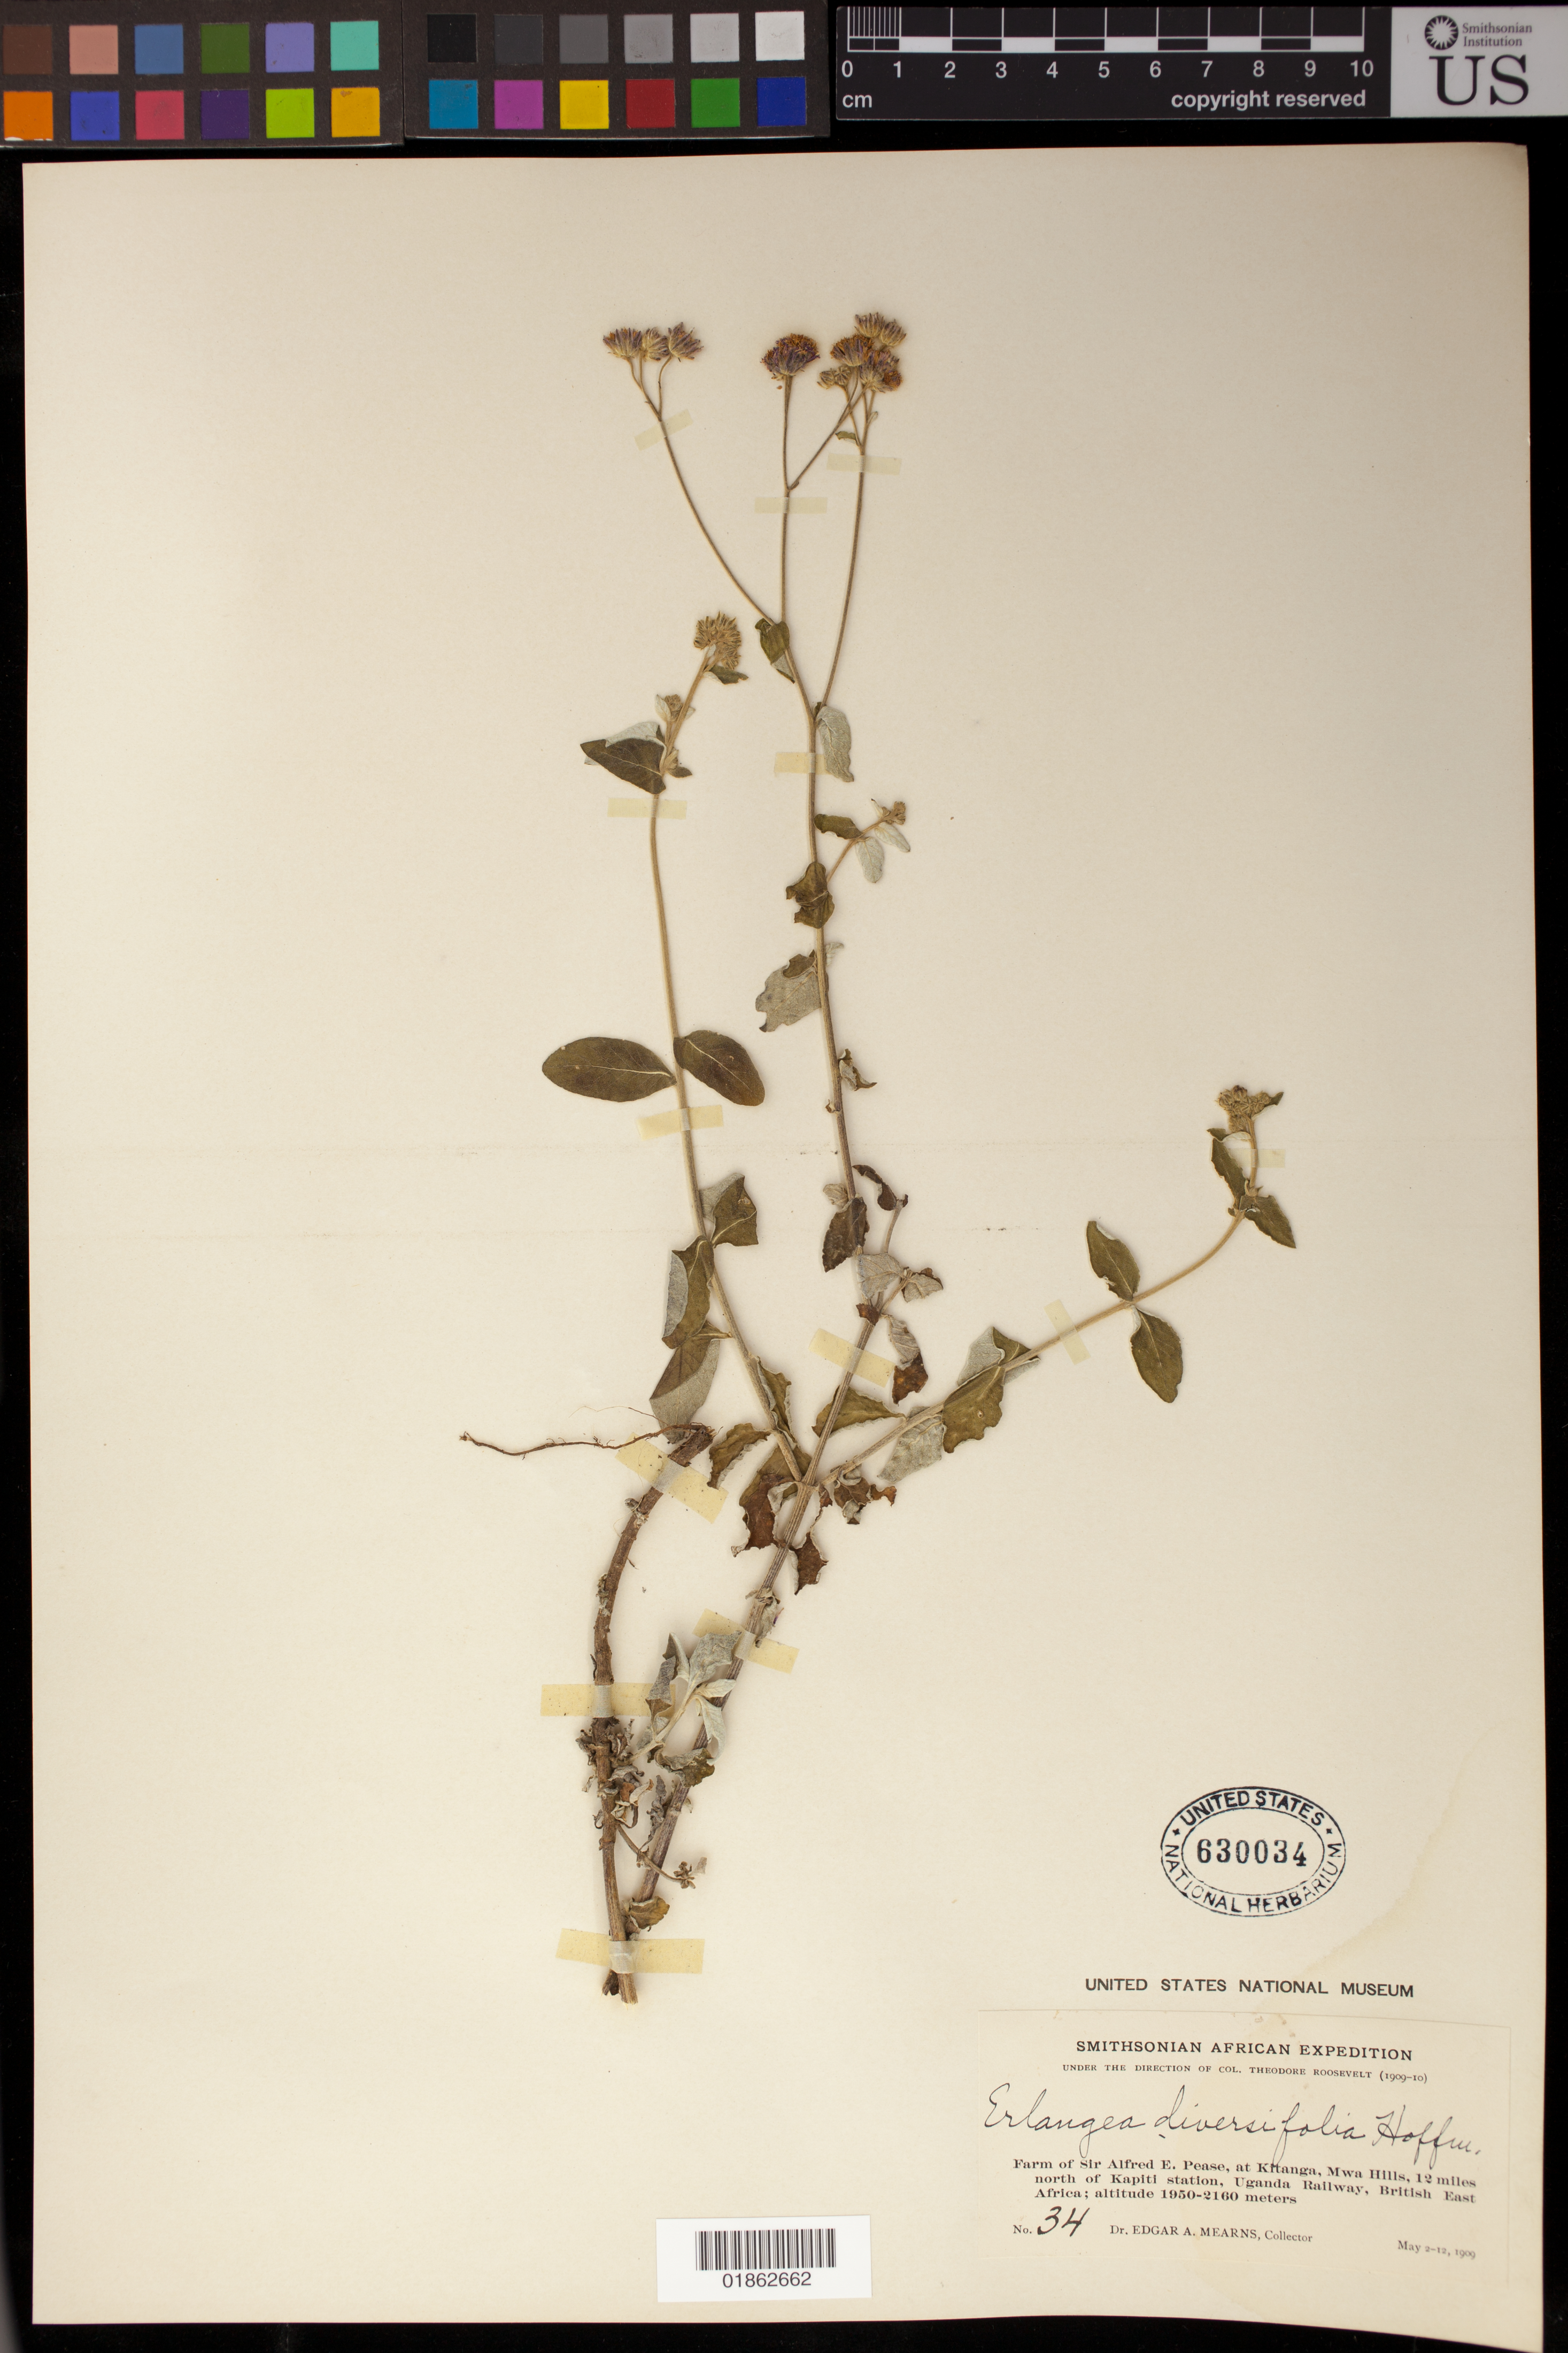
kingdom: Plantae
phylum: Tracheophyta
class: Magnoliopsida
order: Asterales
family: Asteraceae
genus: Erlangea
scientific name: Erlangea diversifolia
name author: O. Hoffm.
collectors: E. A. Mearns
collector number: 34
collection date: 1909-05-02/1909-05-12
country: Uganda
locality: Farm of Sir Alfred E. Pease, at Kitanga, Mwa Hills, 12 miles north of Kapiti station, Uganda Railway, British East Africa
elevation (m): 1950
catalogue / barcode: US 630034